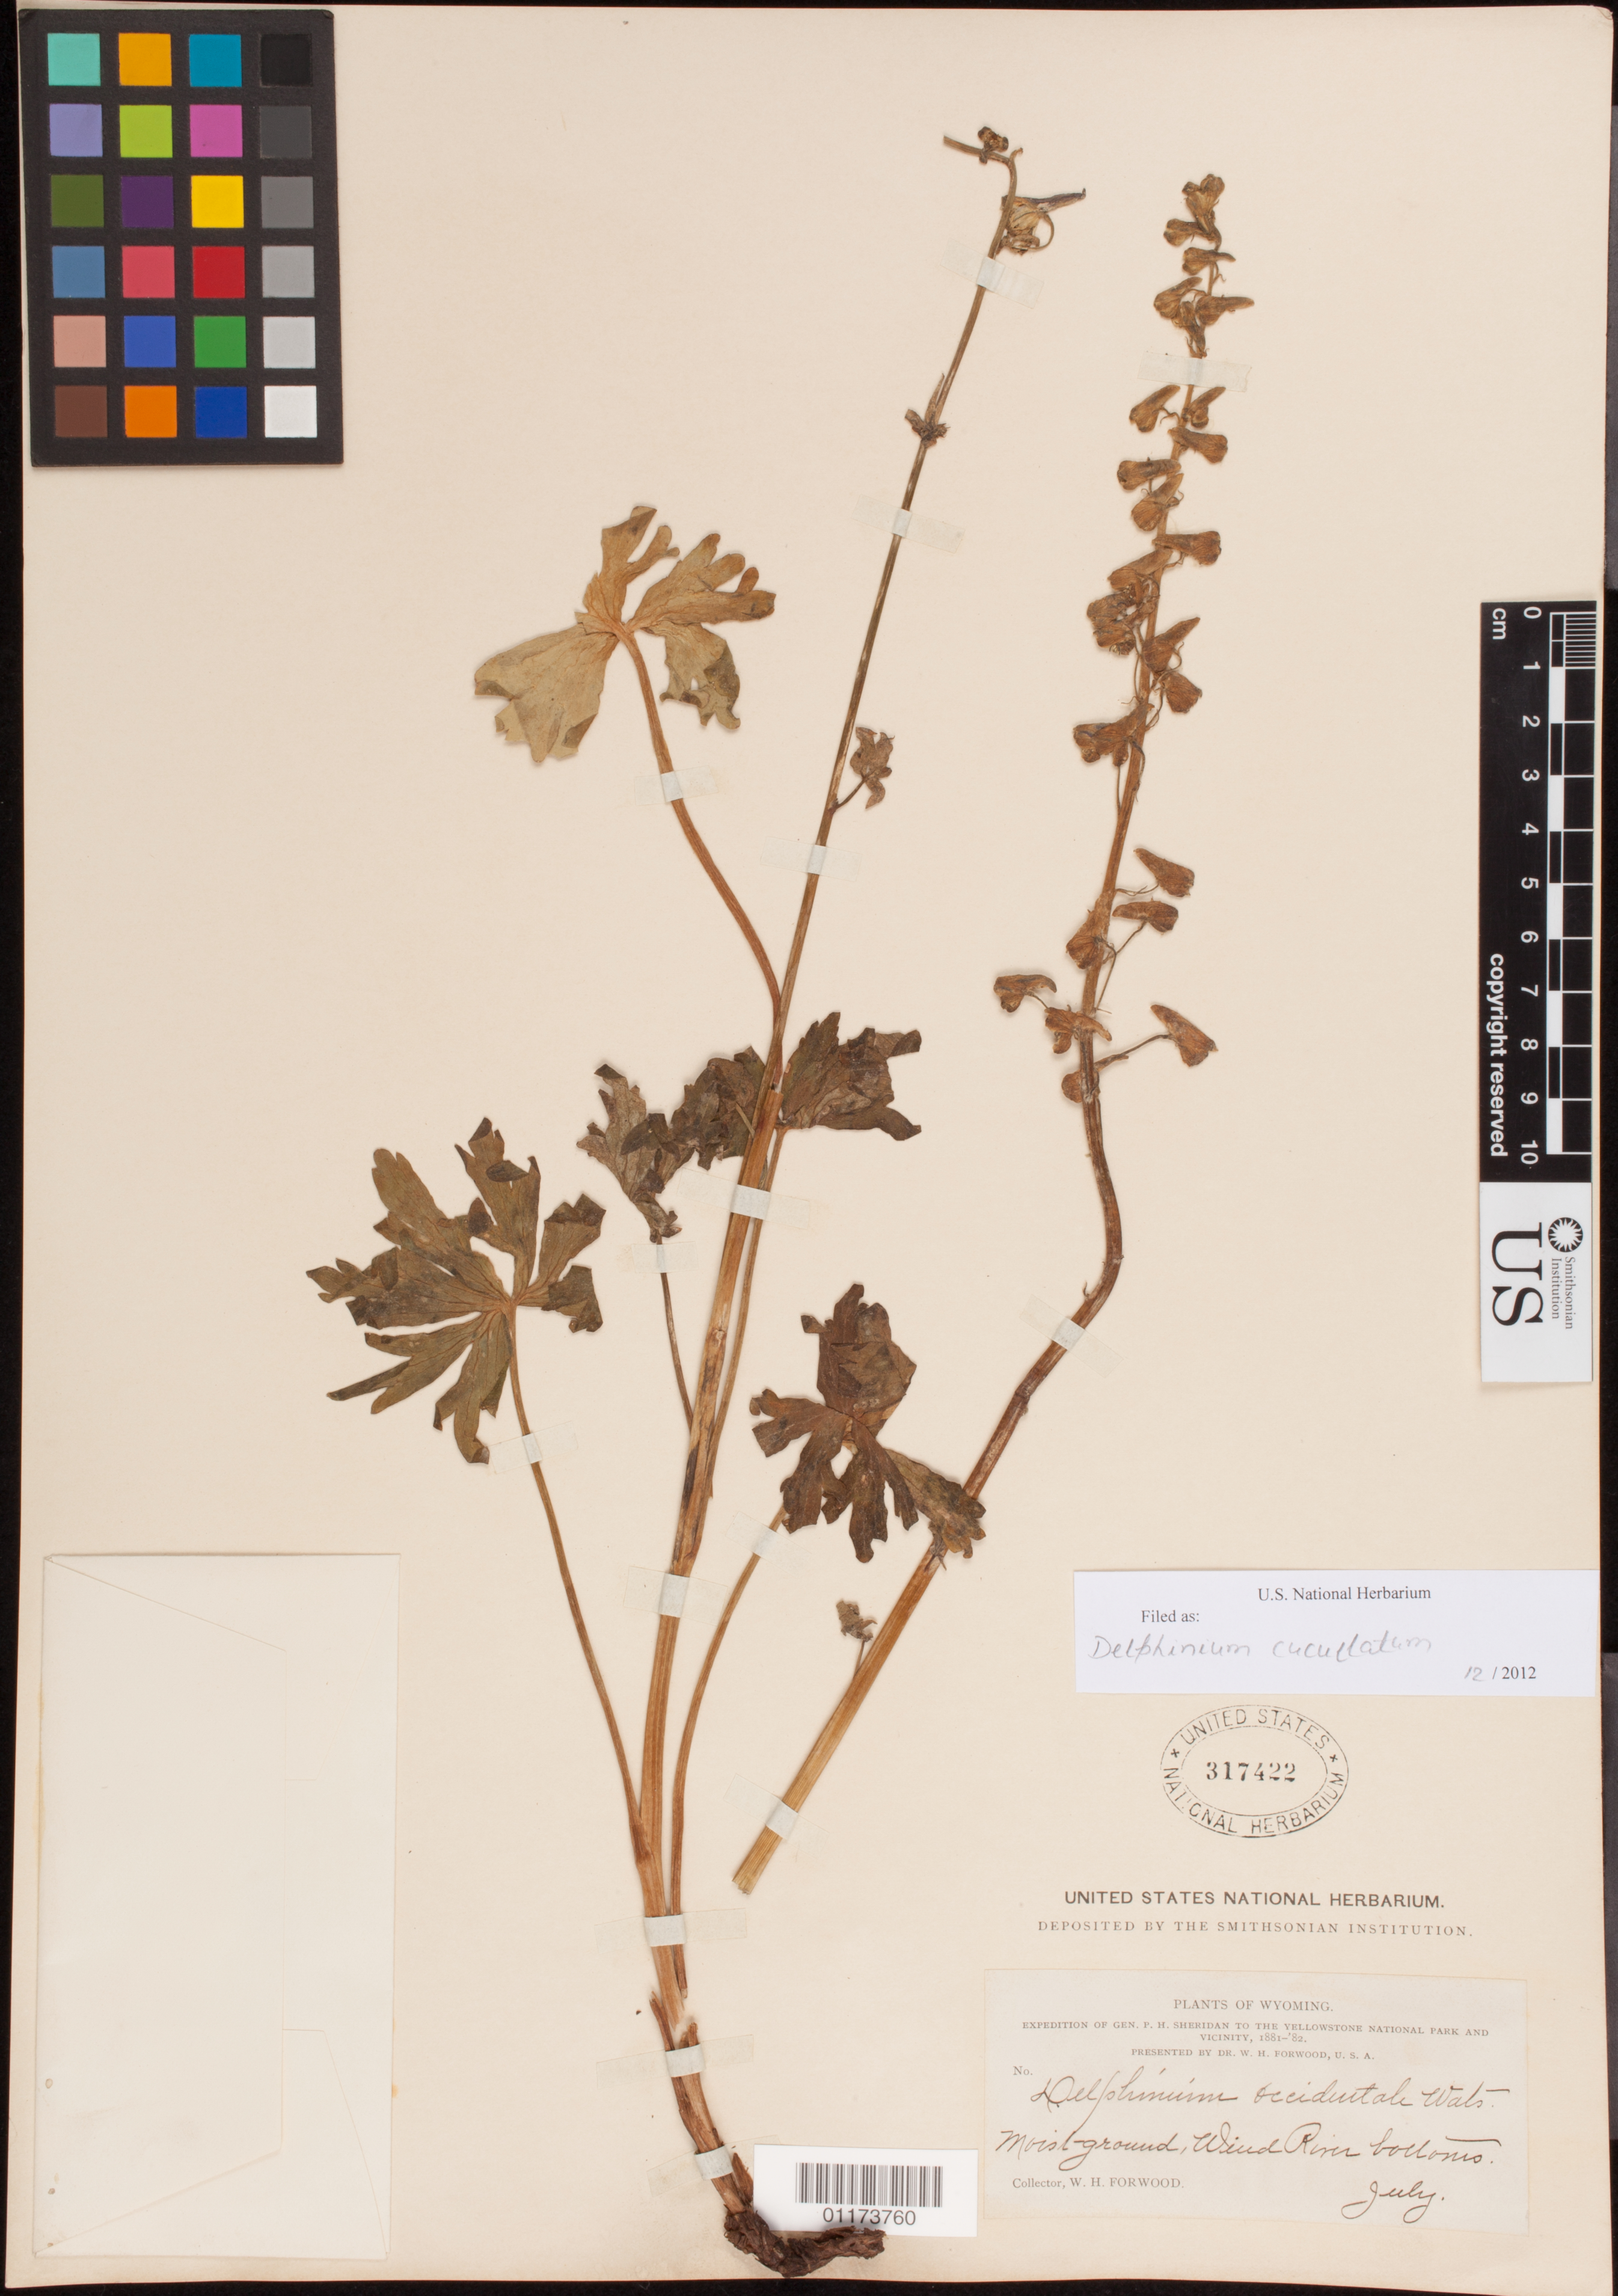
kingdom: Plantae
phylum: Tracheophyta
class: Magnoliopsida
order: Ranunculales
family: Ranunculaceae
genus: Delphinium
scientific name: Delphinium cucullatum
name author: E. Nelson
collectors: W. Forwood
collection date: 1881-07/1882-07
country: United States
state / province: Wyoming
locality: Wind River bottoms.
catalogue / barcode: US 317422